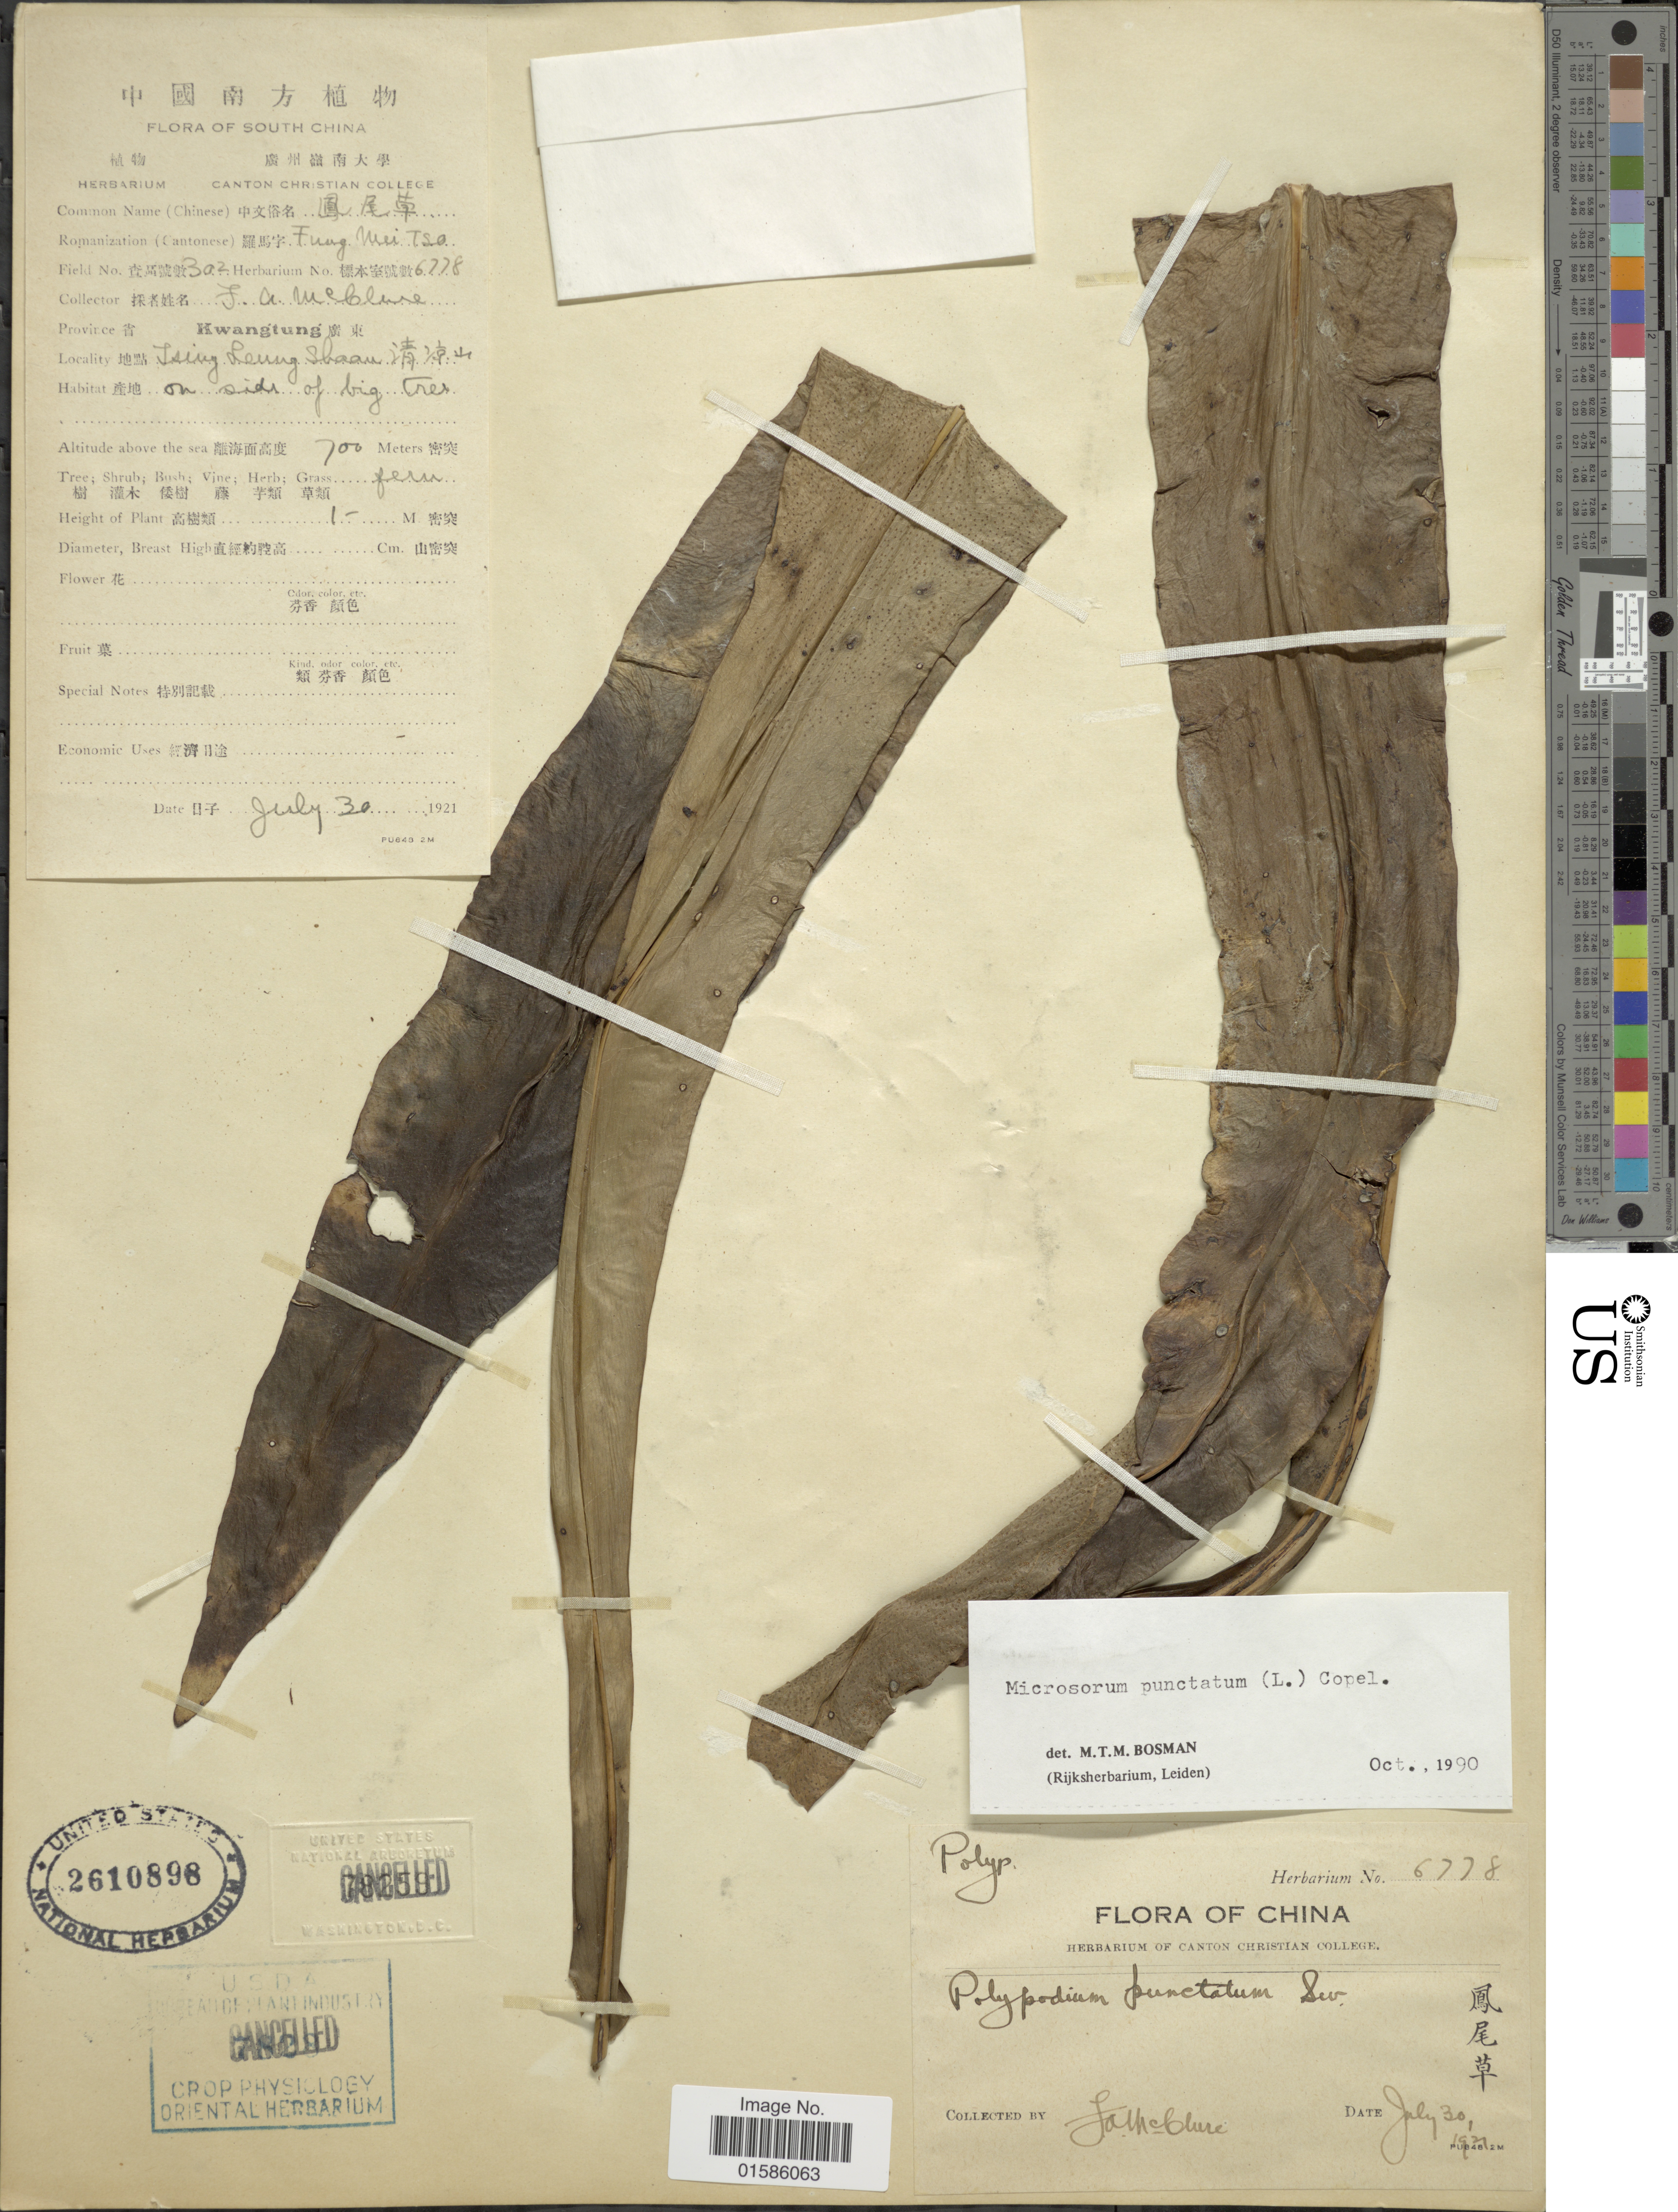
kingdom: Plantae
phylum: Tracheophyta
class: Polypodiopsida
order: Polypodiales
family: Polypodiaceae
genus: Microsorum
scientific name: Microsorum punctatum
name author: (L.) Copel.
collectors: F. A. McClure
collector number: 6778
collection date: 1921-07-30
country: China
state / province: Guangdong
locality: Ising Leung Shaan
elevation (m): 700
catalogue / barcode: US 2610898